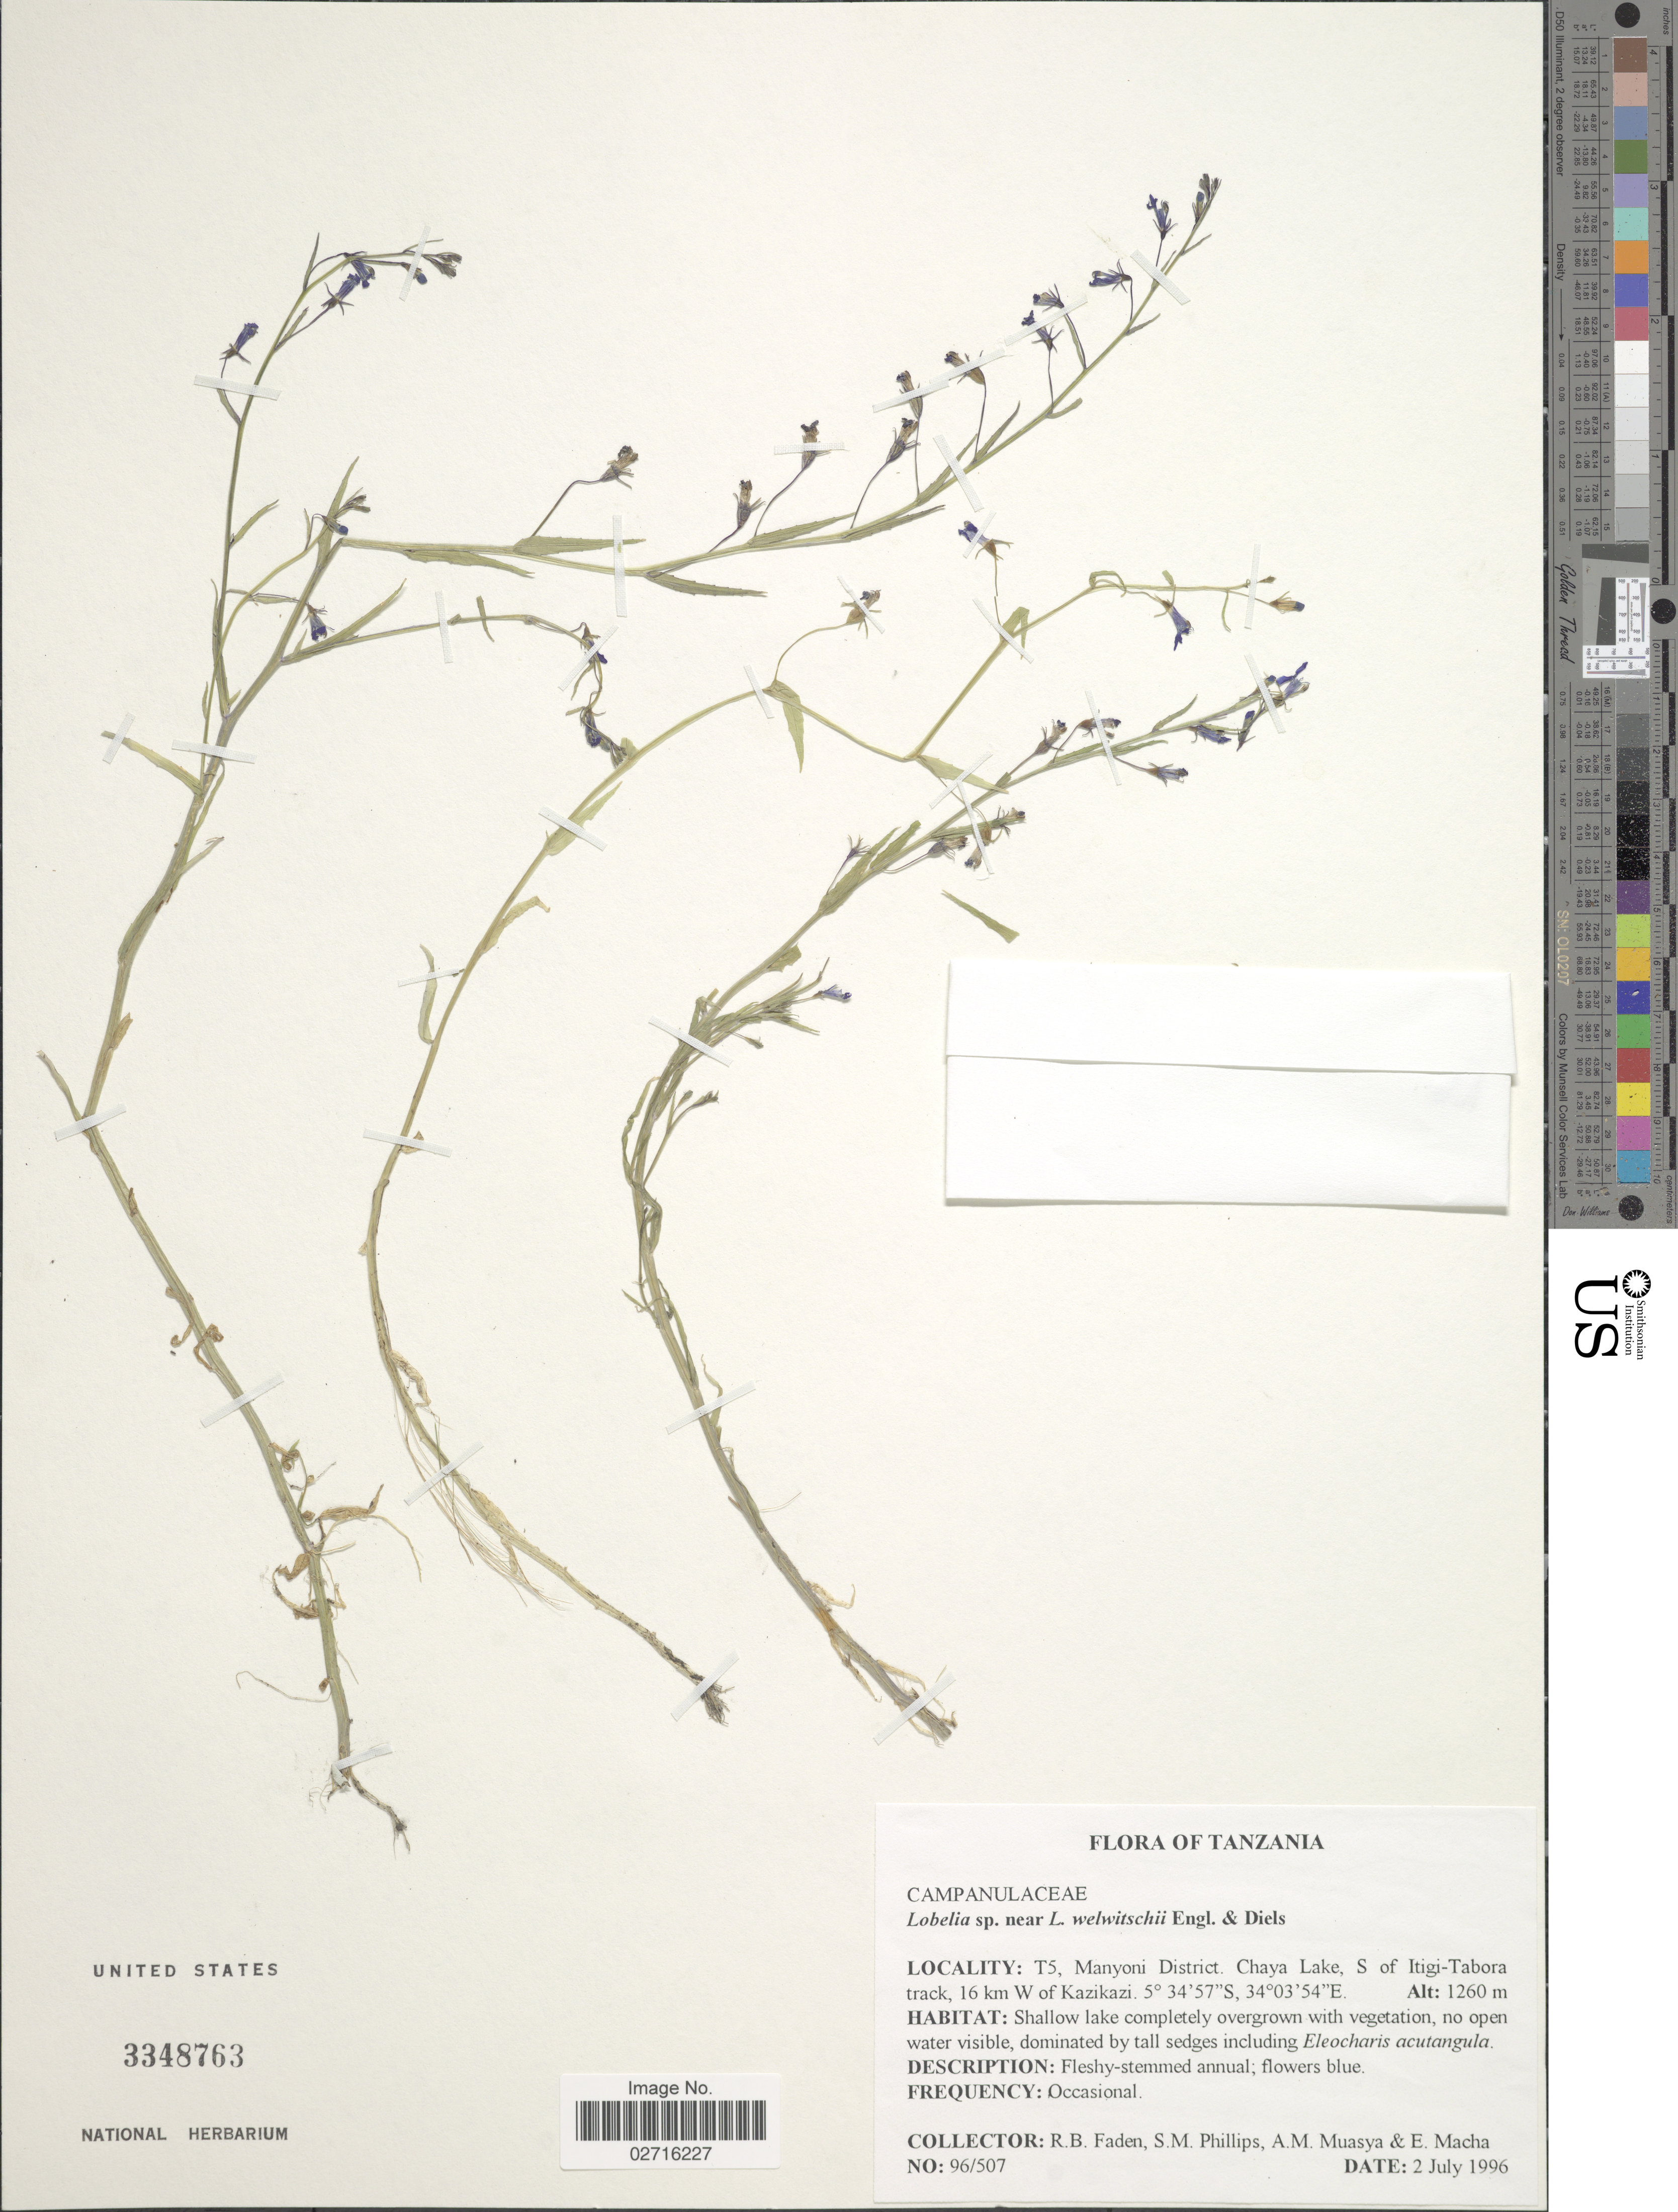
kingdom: Plantae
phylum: Tracheophyta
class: Magnoliopsida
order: Asterales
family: Campanulaceae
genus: Lobelia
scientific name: Lobelia sp.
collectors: R. B. Faden, S. M. Phillips, A. Muasya & E. Macha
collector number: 96/507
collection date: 1996-07-02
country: Tanzania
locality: T5, Manyoni District. Chaya Lake, S of Itigi-Tabora track, 16 km W of Kazikazi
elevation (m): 1260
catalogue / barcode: US 3348763